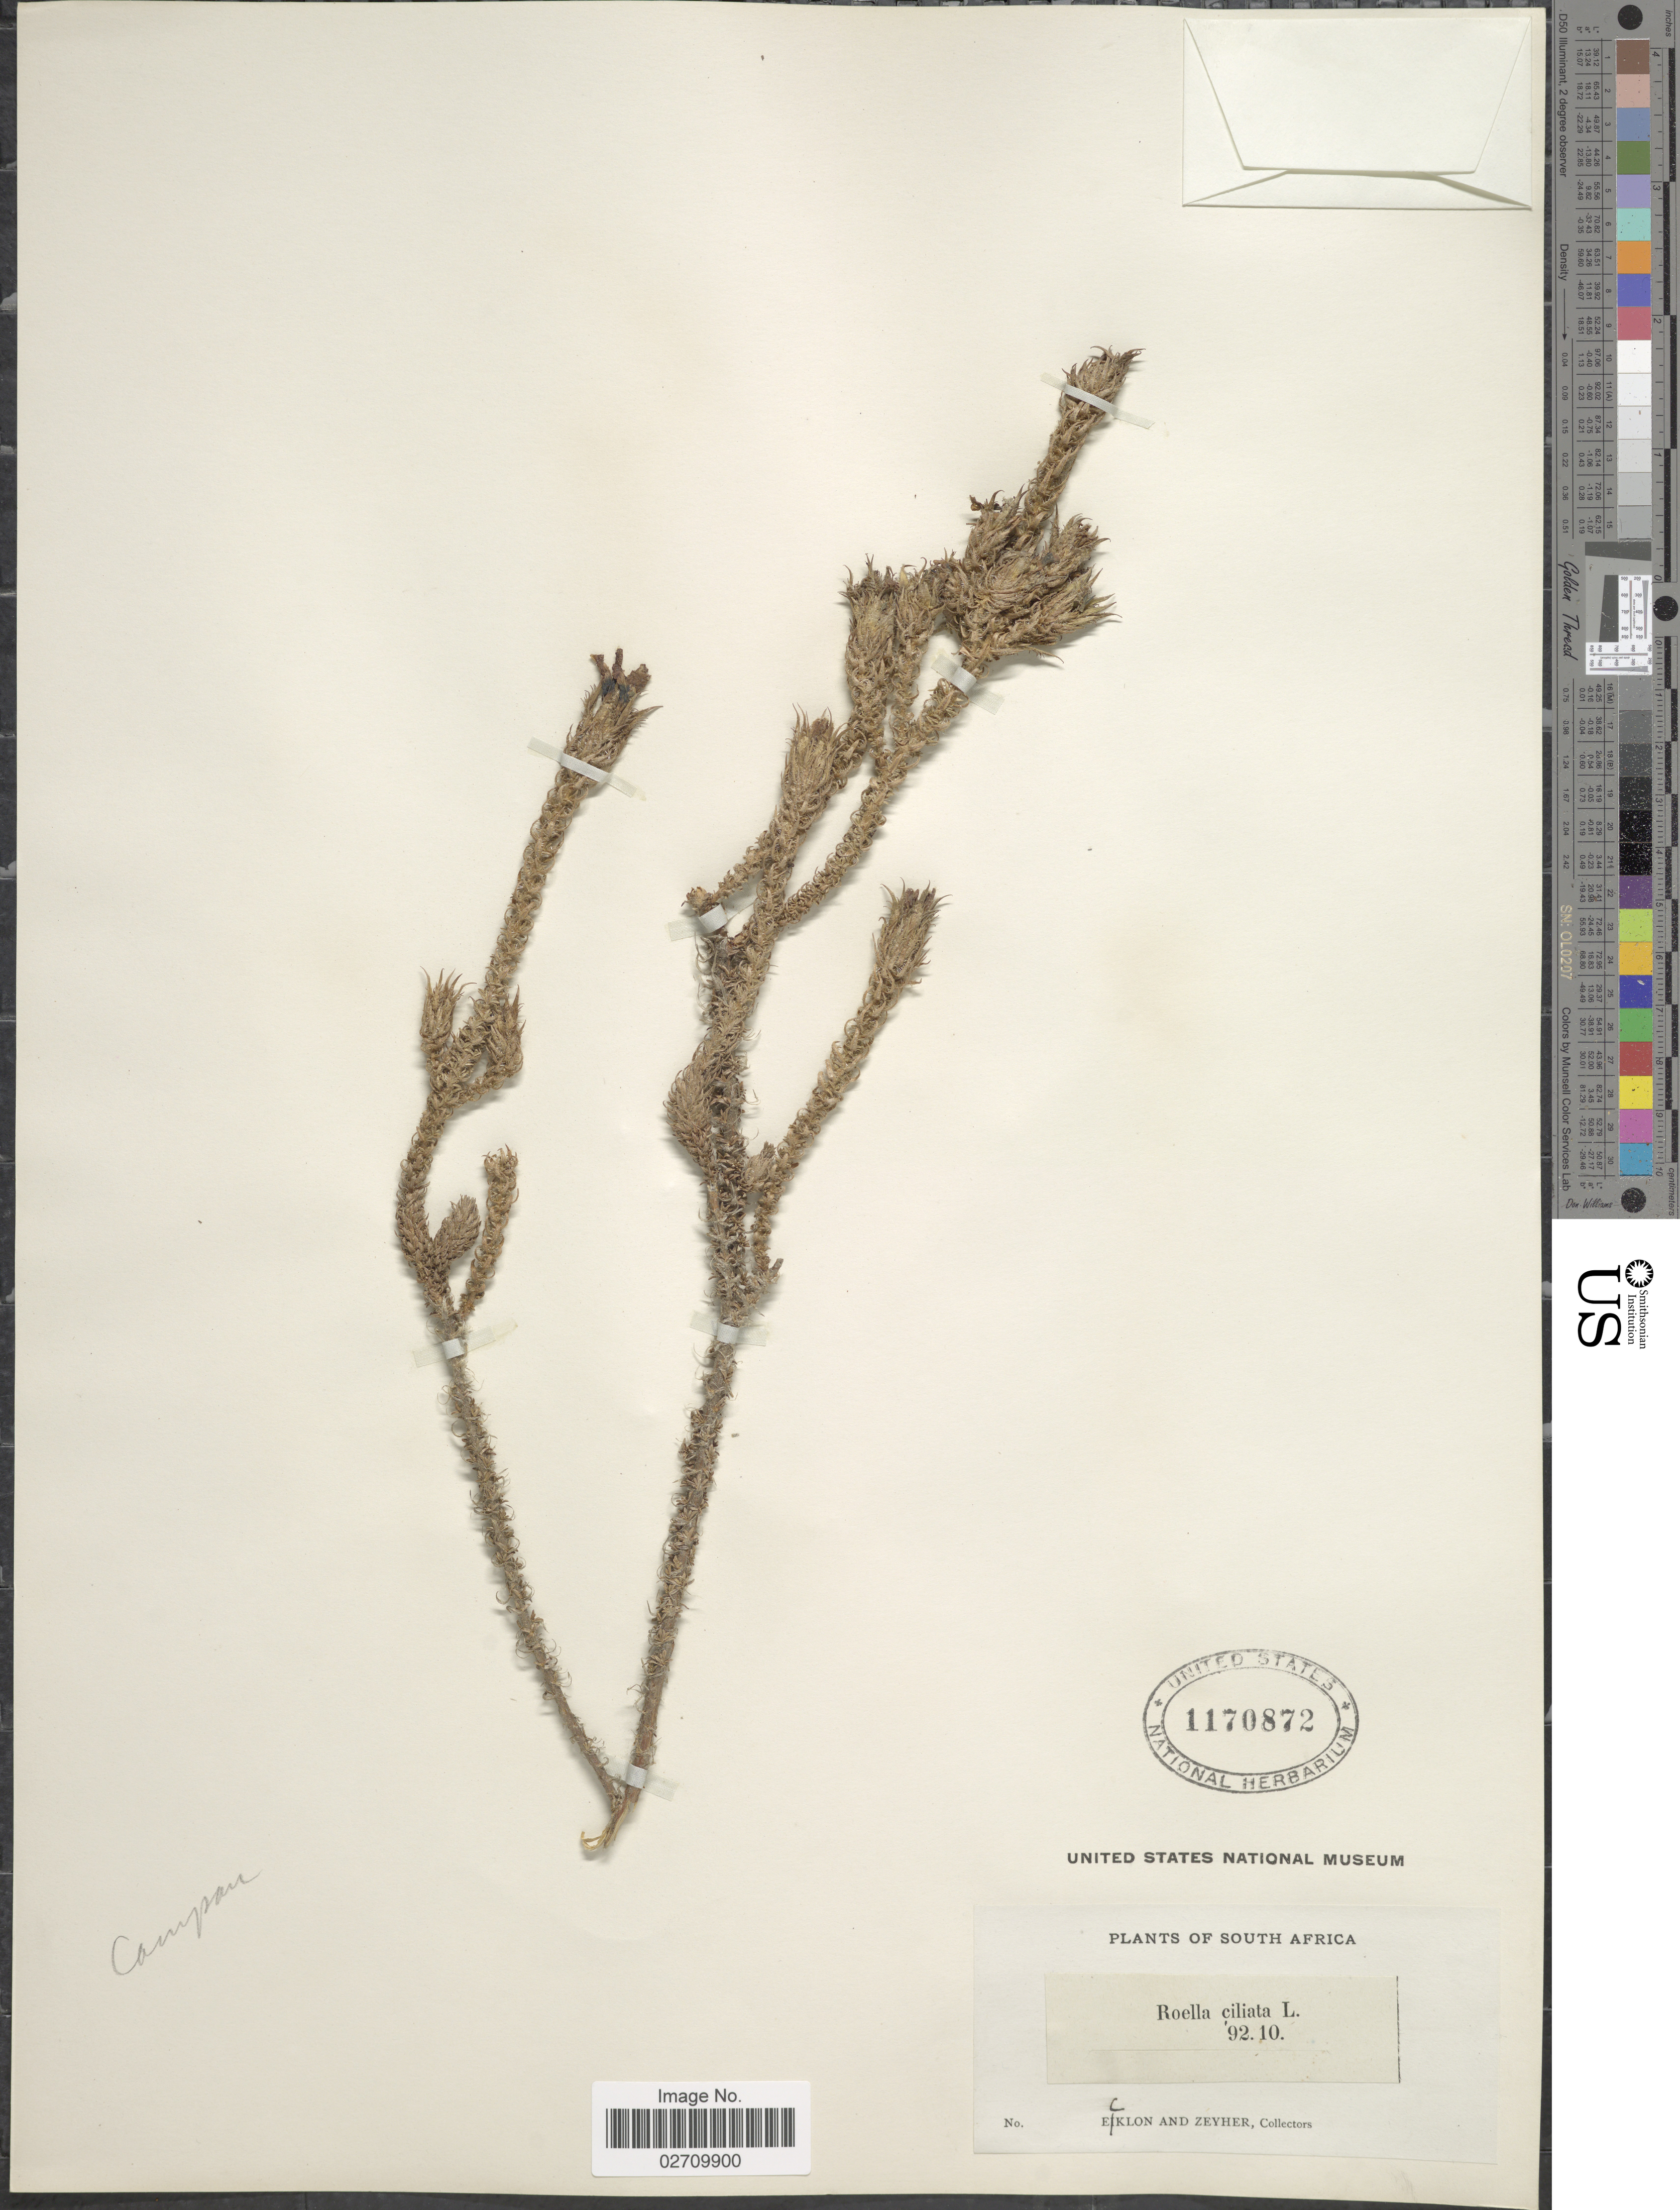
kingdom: Plantae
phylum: Tracheophyta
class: Magnoliopsida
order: Asterales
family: Campanulaceae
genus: Roella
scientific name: Roella ciliata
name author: L.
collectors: -. Ecklon & -. Zeyher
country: South Africa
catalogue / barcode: US 1170872